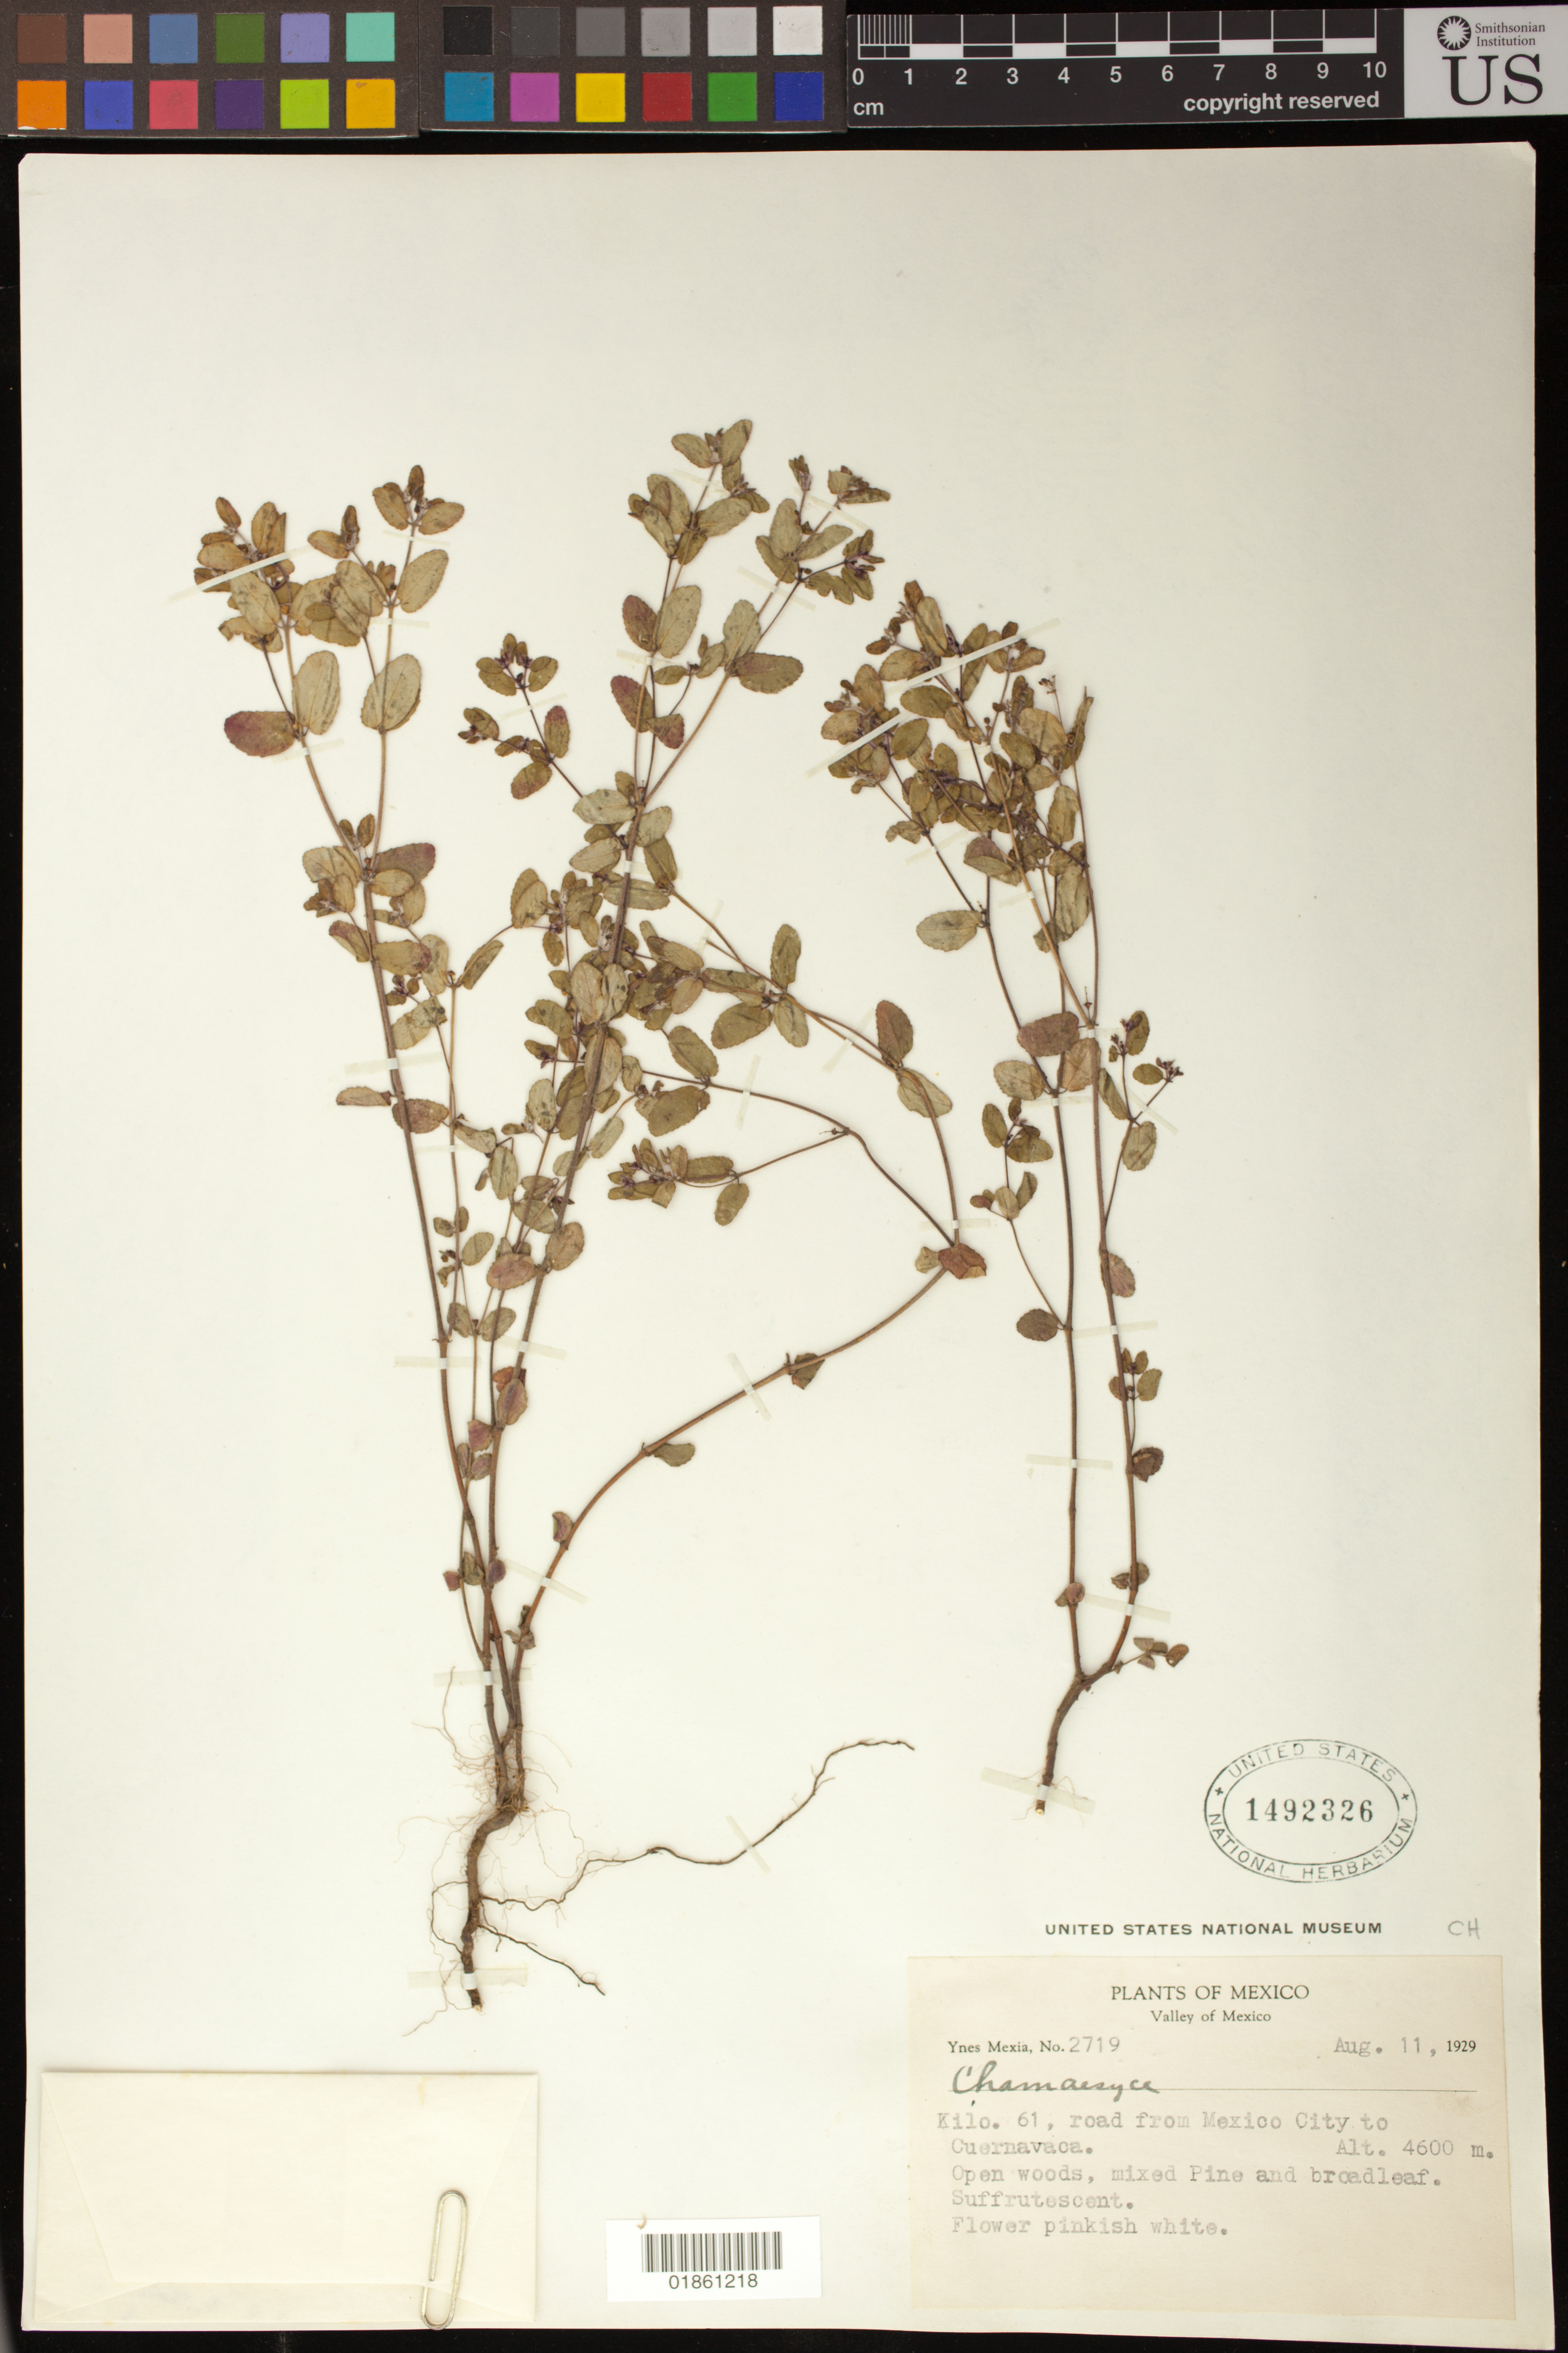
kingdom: Plantae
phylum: Tracheophyta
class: Magnoliopsida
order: Malpighiales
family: Euphorbiaceae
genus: Euphorbia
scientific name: Euphorbia sp.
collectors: Y. Mexia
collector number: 2719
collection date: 1929-08-11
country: Mexico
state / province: Distrito Federal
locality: Valley of mexico; Kilo. 61, road from Mexico City to Cuernavaca.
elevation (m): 4600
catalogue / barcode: US 1492326